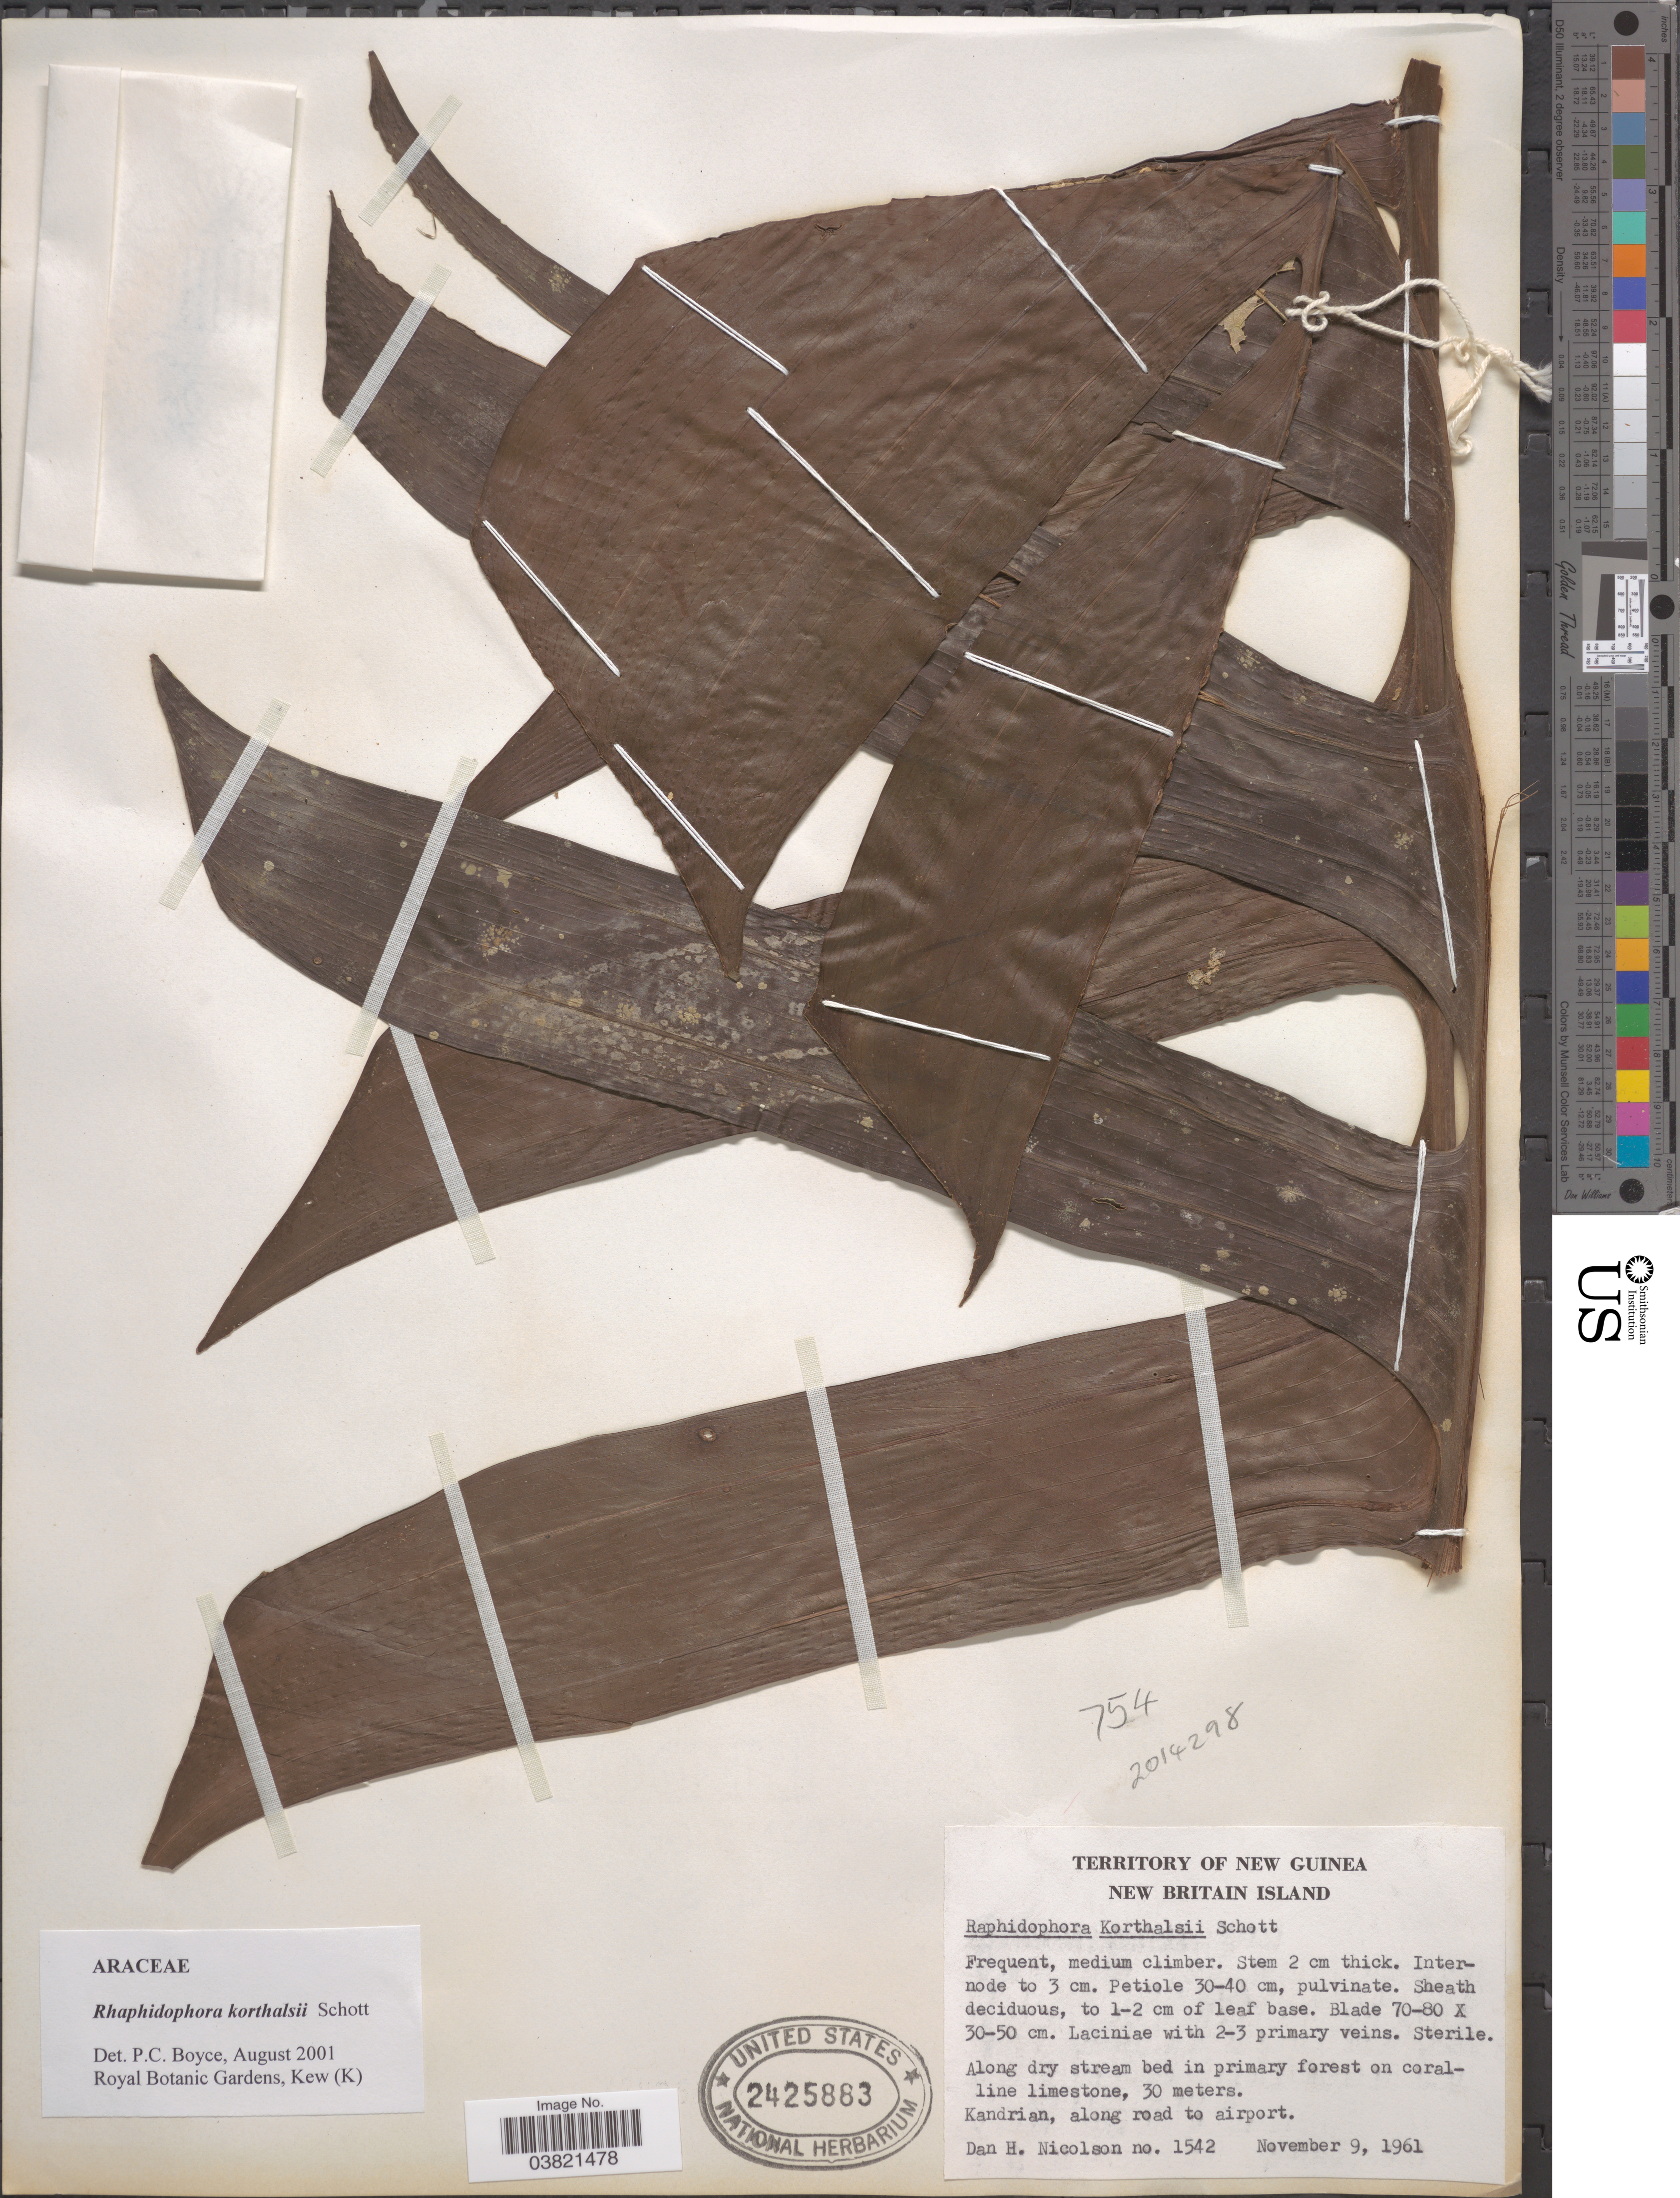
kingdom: Plantae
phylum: Tracheophyta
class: Liliopsida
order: Alismatales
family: Araceae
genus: Rhaphidophora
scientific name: Rhaphidophora korthalsii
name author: Schott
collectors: D. H. Nicolson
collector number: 1542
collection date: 1961-11-09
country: Papua New Guinea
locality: Territory of New Guinea. New Britain Island. Kandrian, along road to airport.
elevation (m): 30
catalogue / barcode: US 2425883